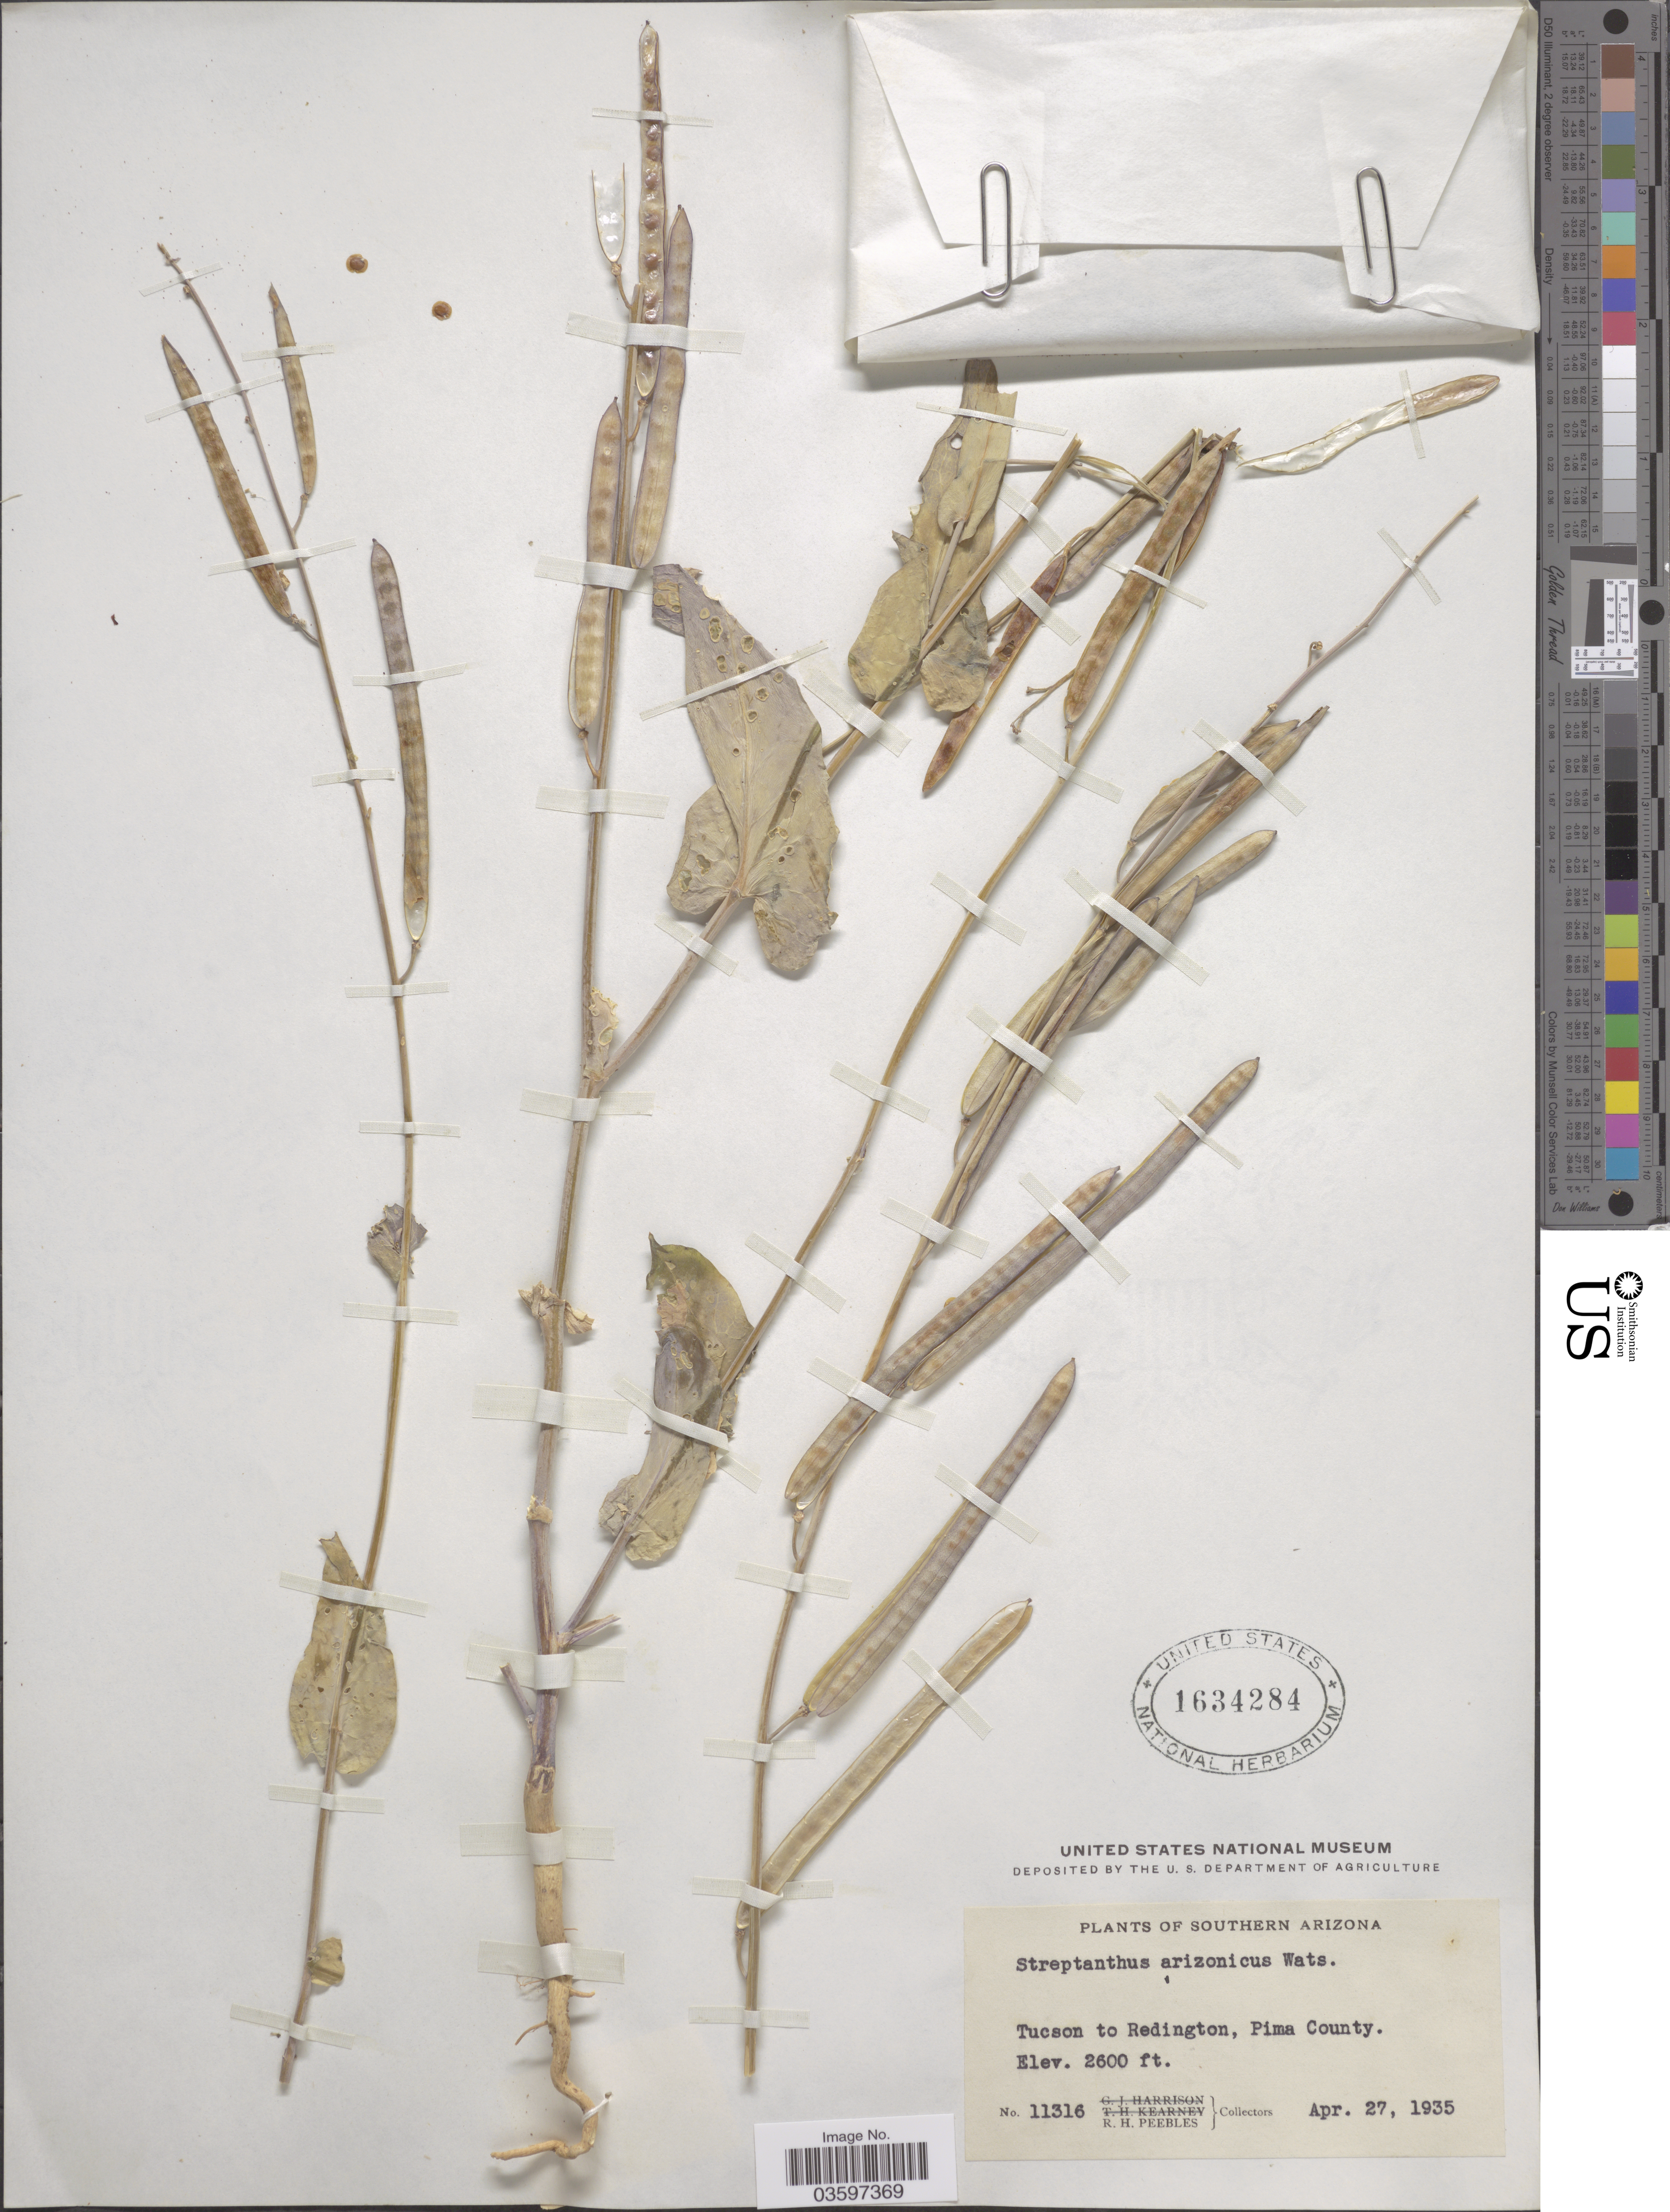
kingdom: Plantae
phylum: Tracheophyta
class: Magnoliopsida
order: Brassicales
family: Brassicaceae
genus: Streptanthus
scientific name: Streptanthus arizonicus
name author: S. Watson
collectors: R. H. Peebles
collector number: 11316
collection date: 1935-04-27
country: United States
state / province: Arizona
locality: Southern Arizona. Tucson to Redington, Pima County.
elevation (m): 792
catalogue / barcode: US 1634284